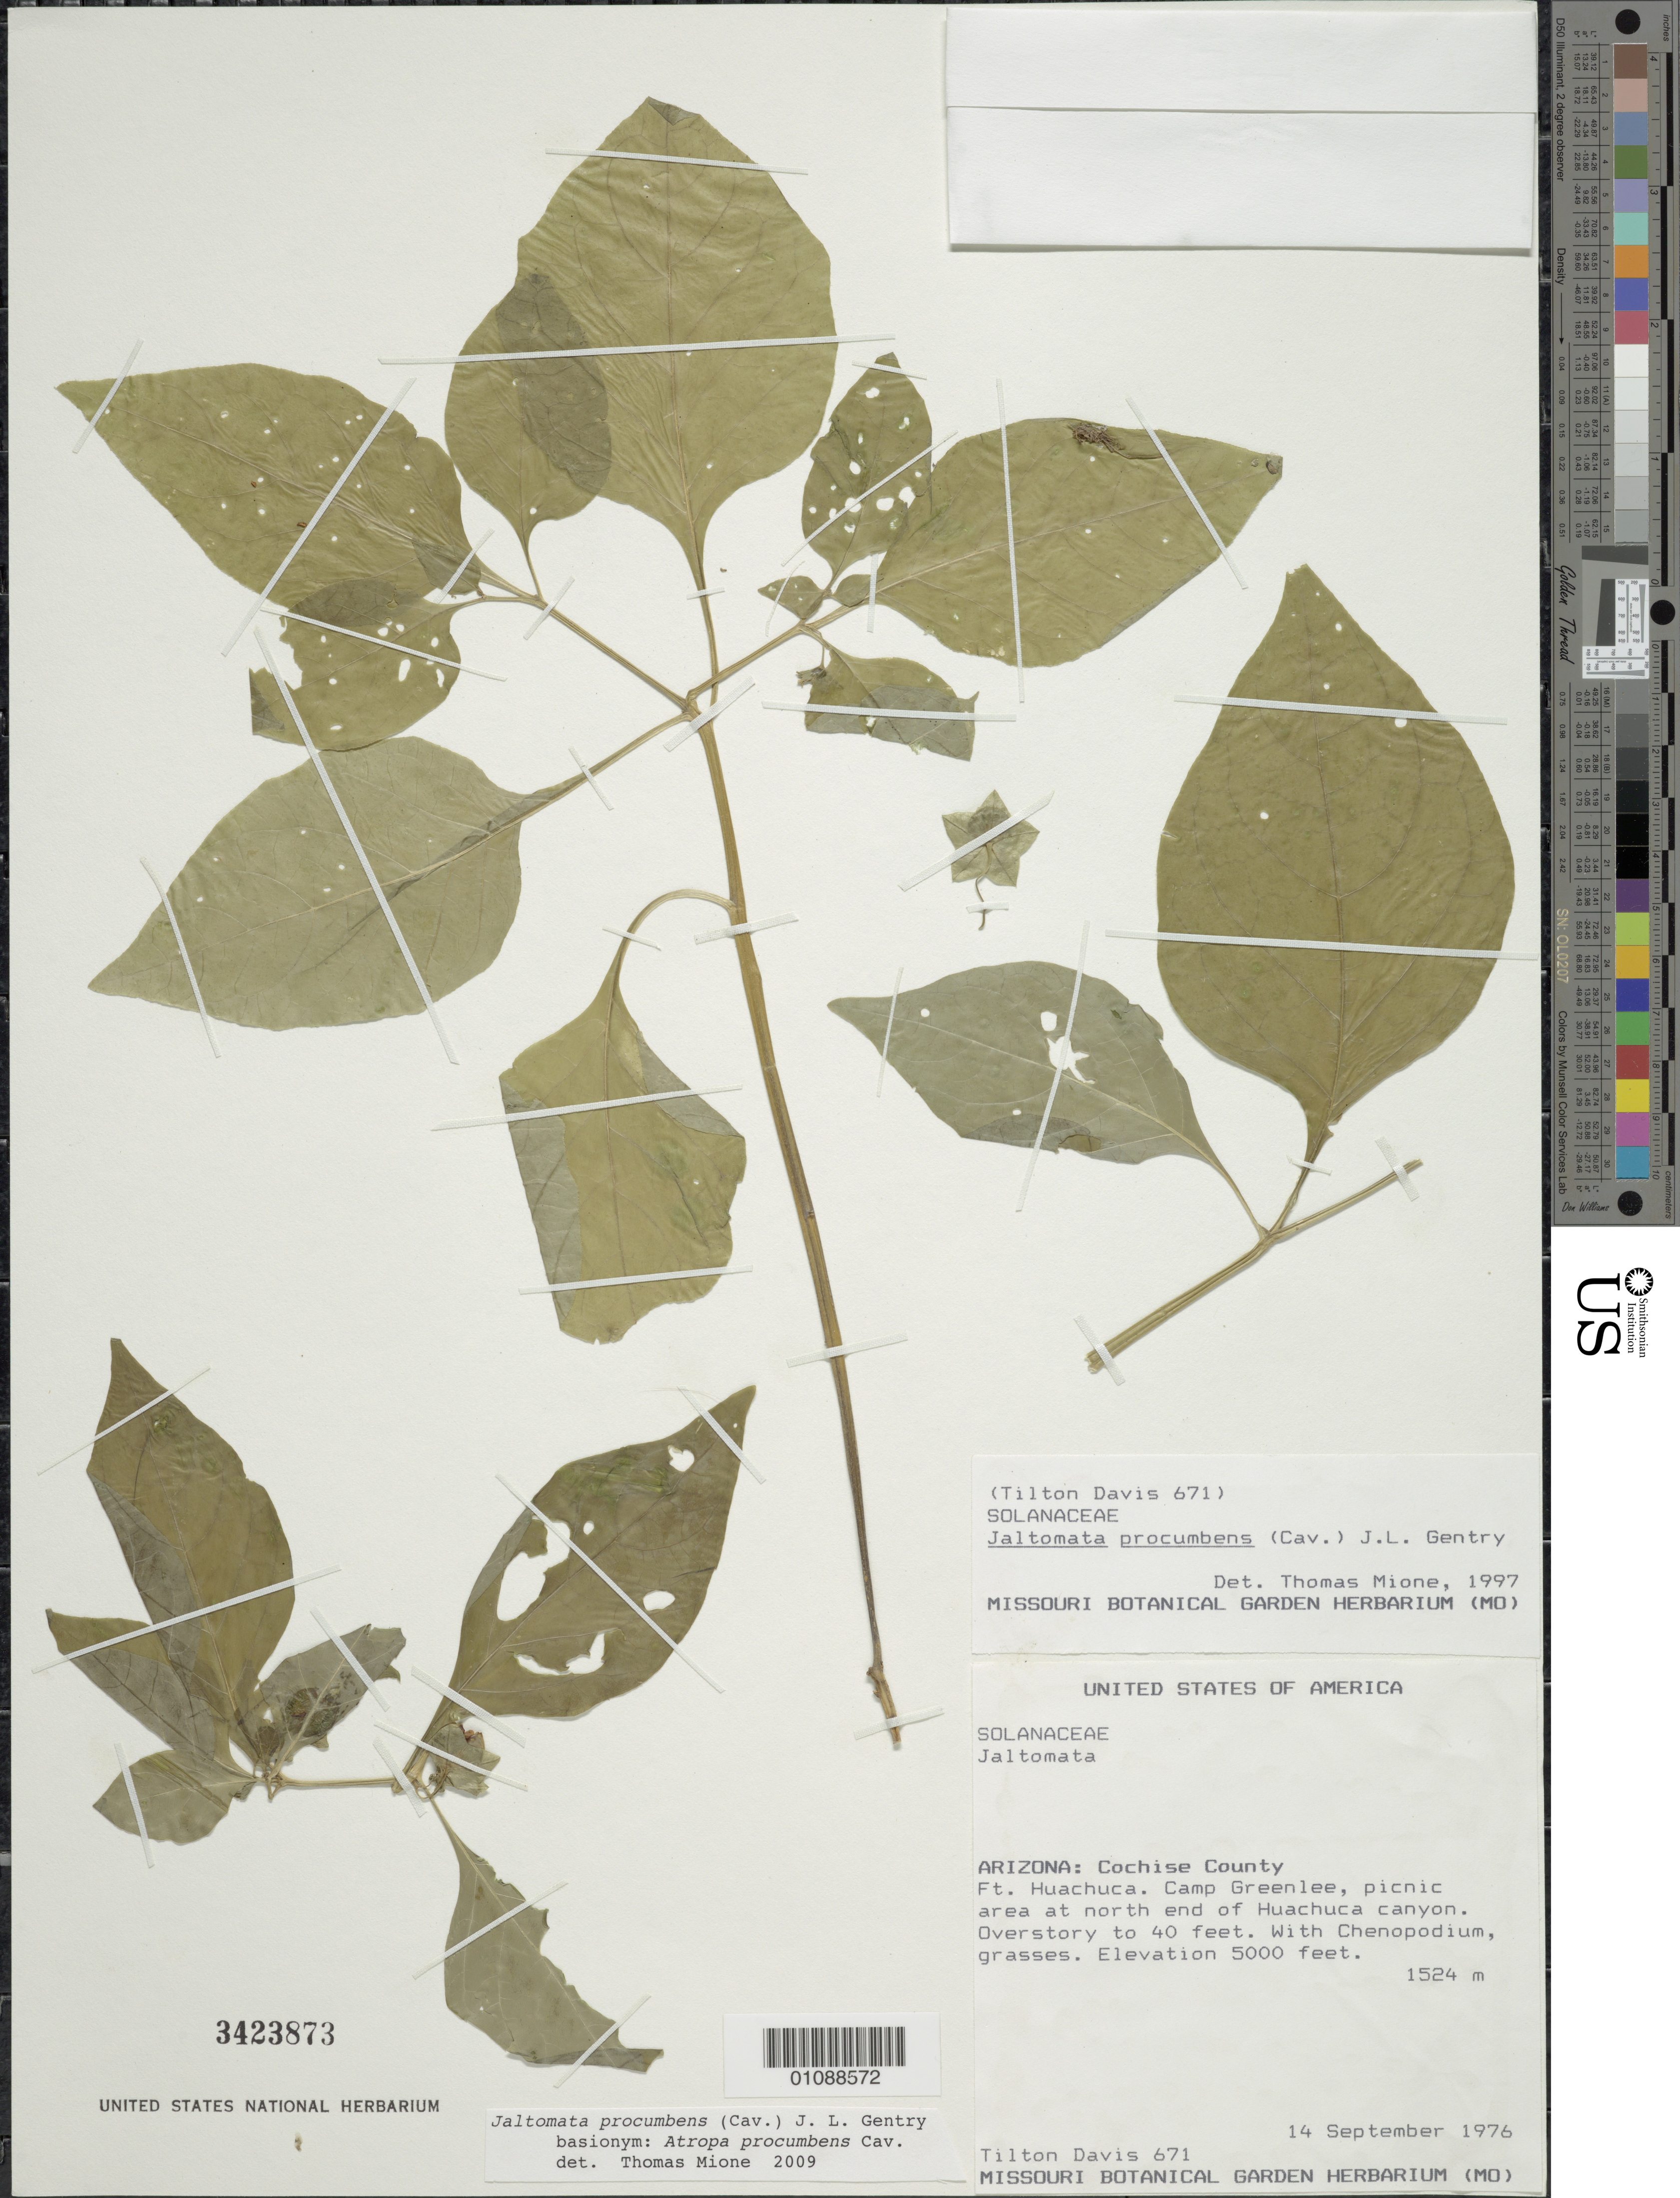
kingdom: Plantae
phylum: Tracheophyta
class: Magnoliopsida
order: Solanales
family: Solanaceae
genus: Jaltomata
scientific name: Jaltomata procumbens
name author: (Cav.) J.L. Gentry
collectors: T. Davis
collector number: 671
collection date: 1976-09-14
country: United States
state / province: Arizona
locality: Cochise County. Ft. Huachuca. Camp Greenlee, picnic area at north end of Huachuca canyon.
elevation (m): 1524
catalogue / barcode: US 3423873